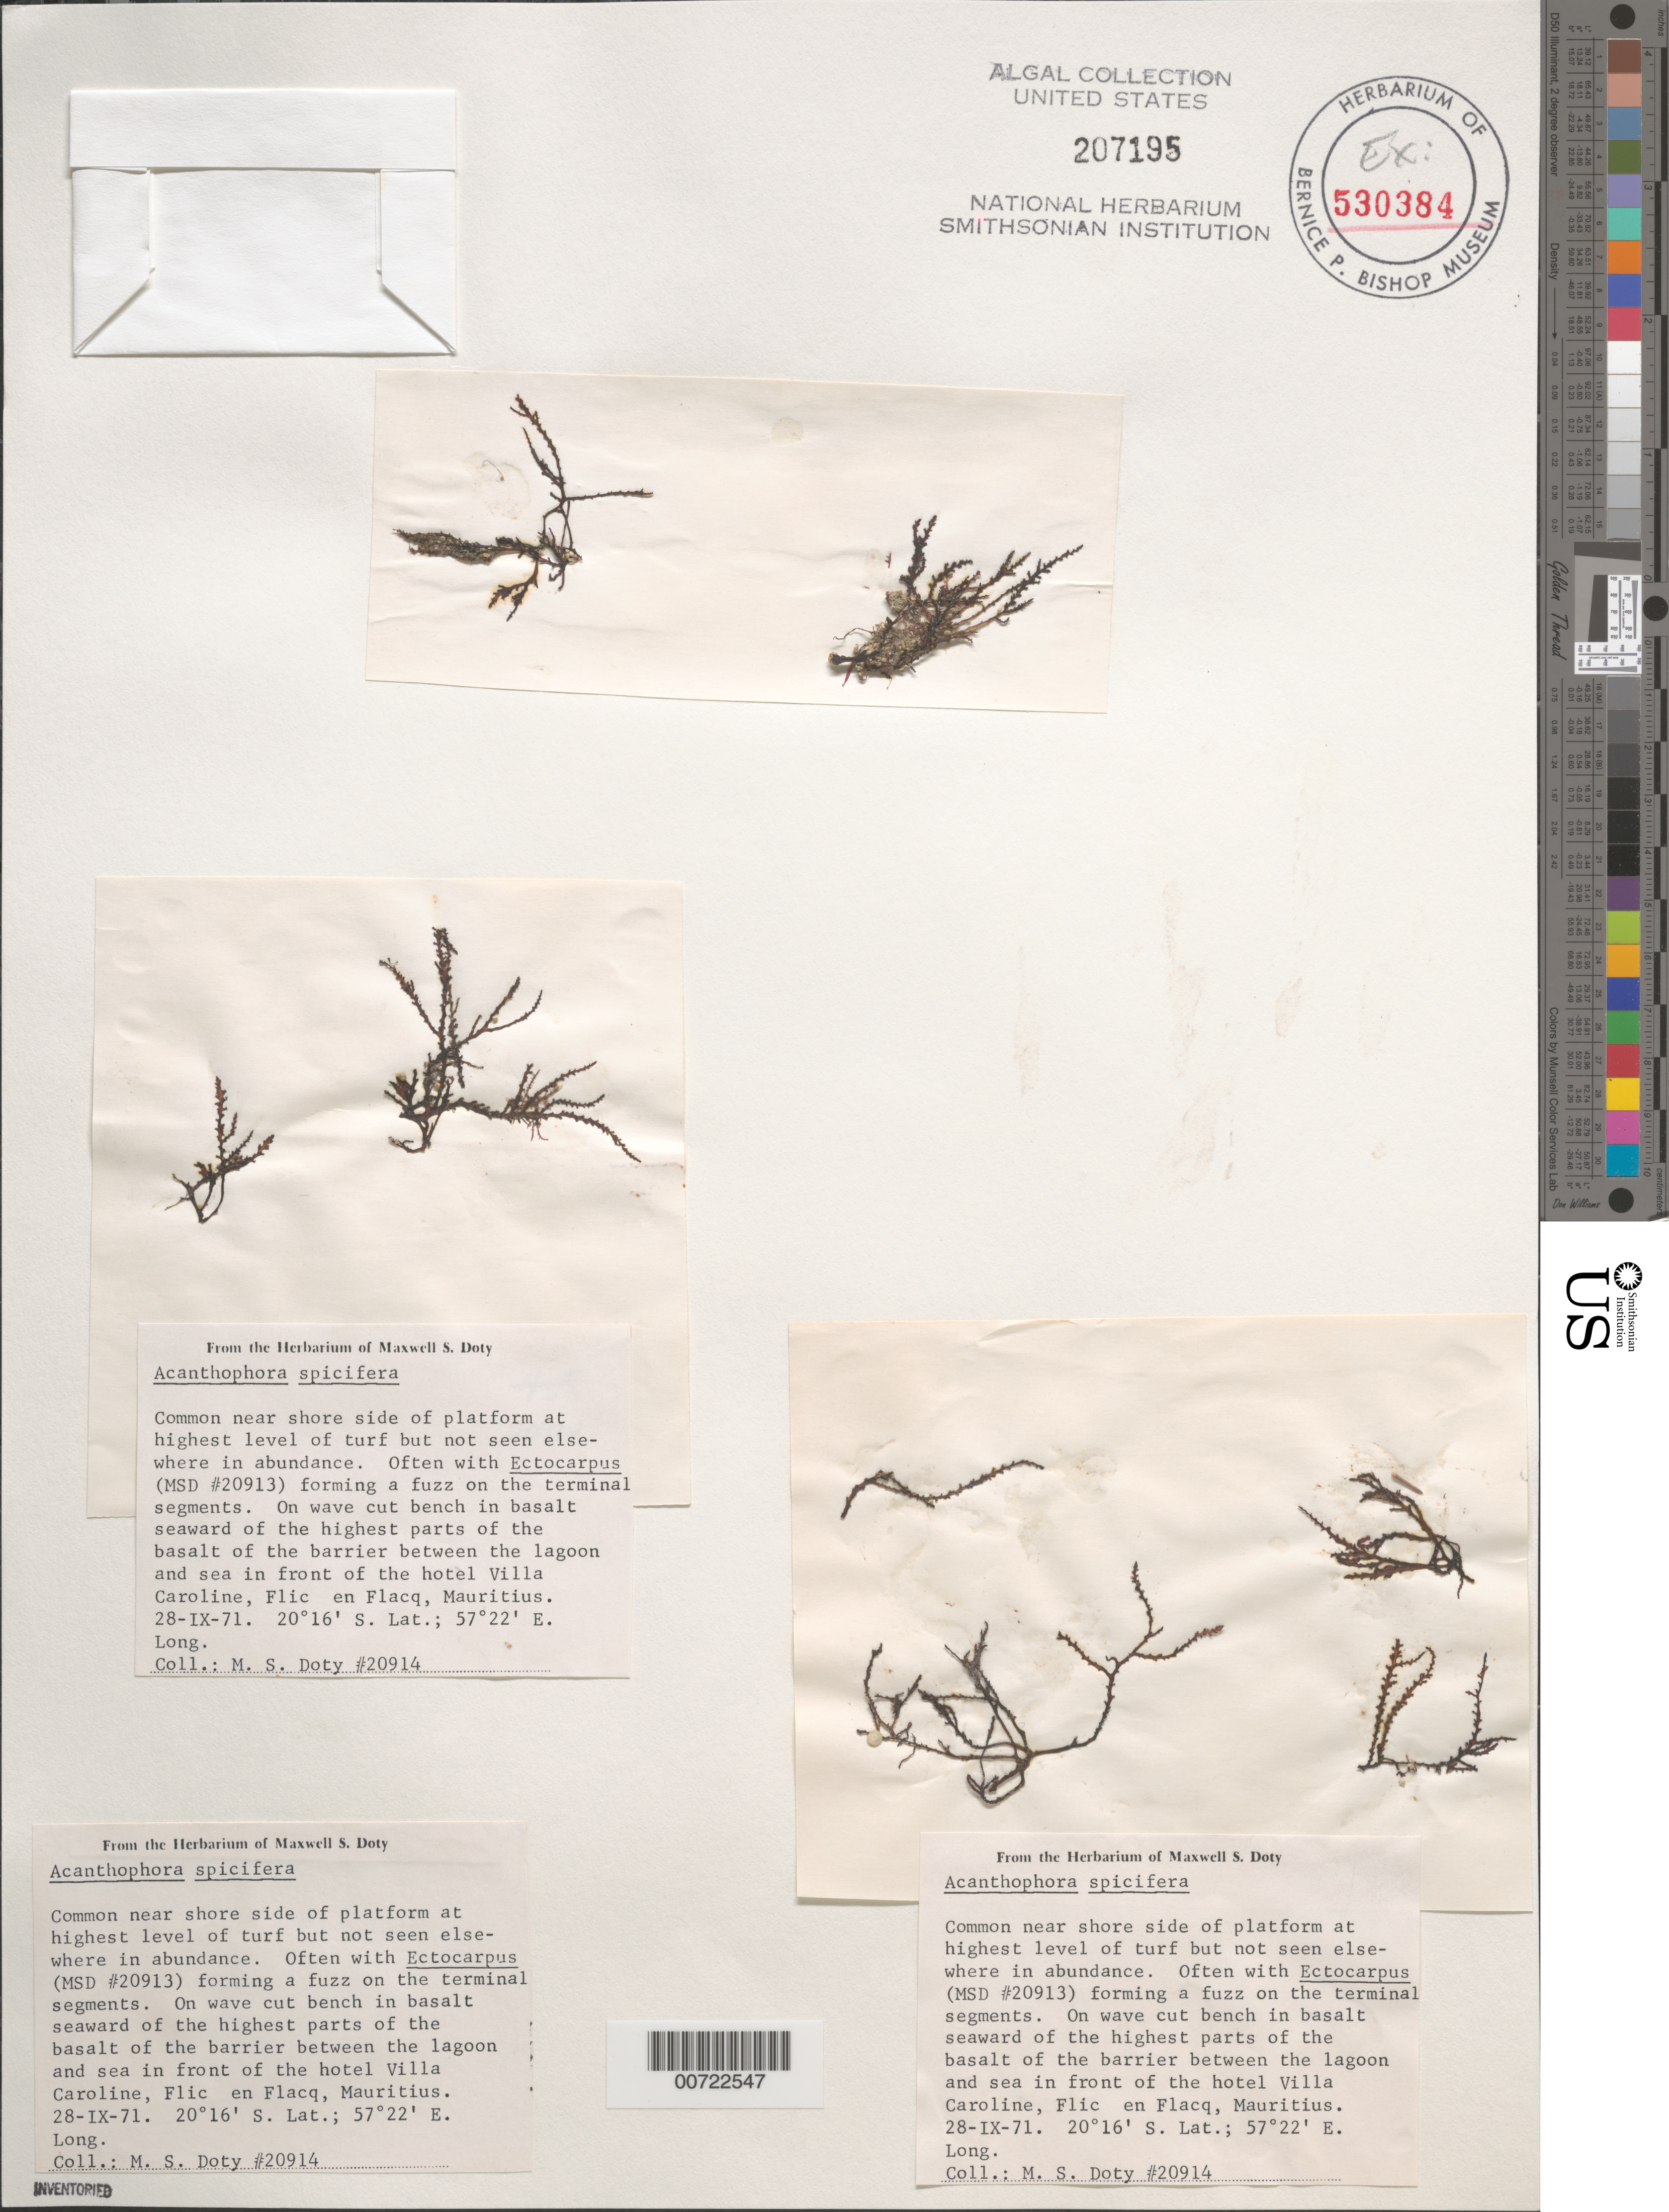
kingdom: Plantae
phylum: Rhodophyta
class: Florideophyceae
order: Ceramiales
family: Rhodomelaceae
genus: Acanthophora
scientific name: Acanthophora spicifera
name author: (Vahl) Børgesen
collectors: M. S. Doty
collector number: MSD 20914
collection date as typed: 28 Sep 1971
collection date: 1971-09-28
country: Mauritius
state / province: Black River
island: Mauritius Island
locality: Flic-en-Flacq, in front of Hotel Villa Caroline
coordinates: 20 16' S, 57 22' E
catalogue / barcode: US 207195